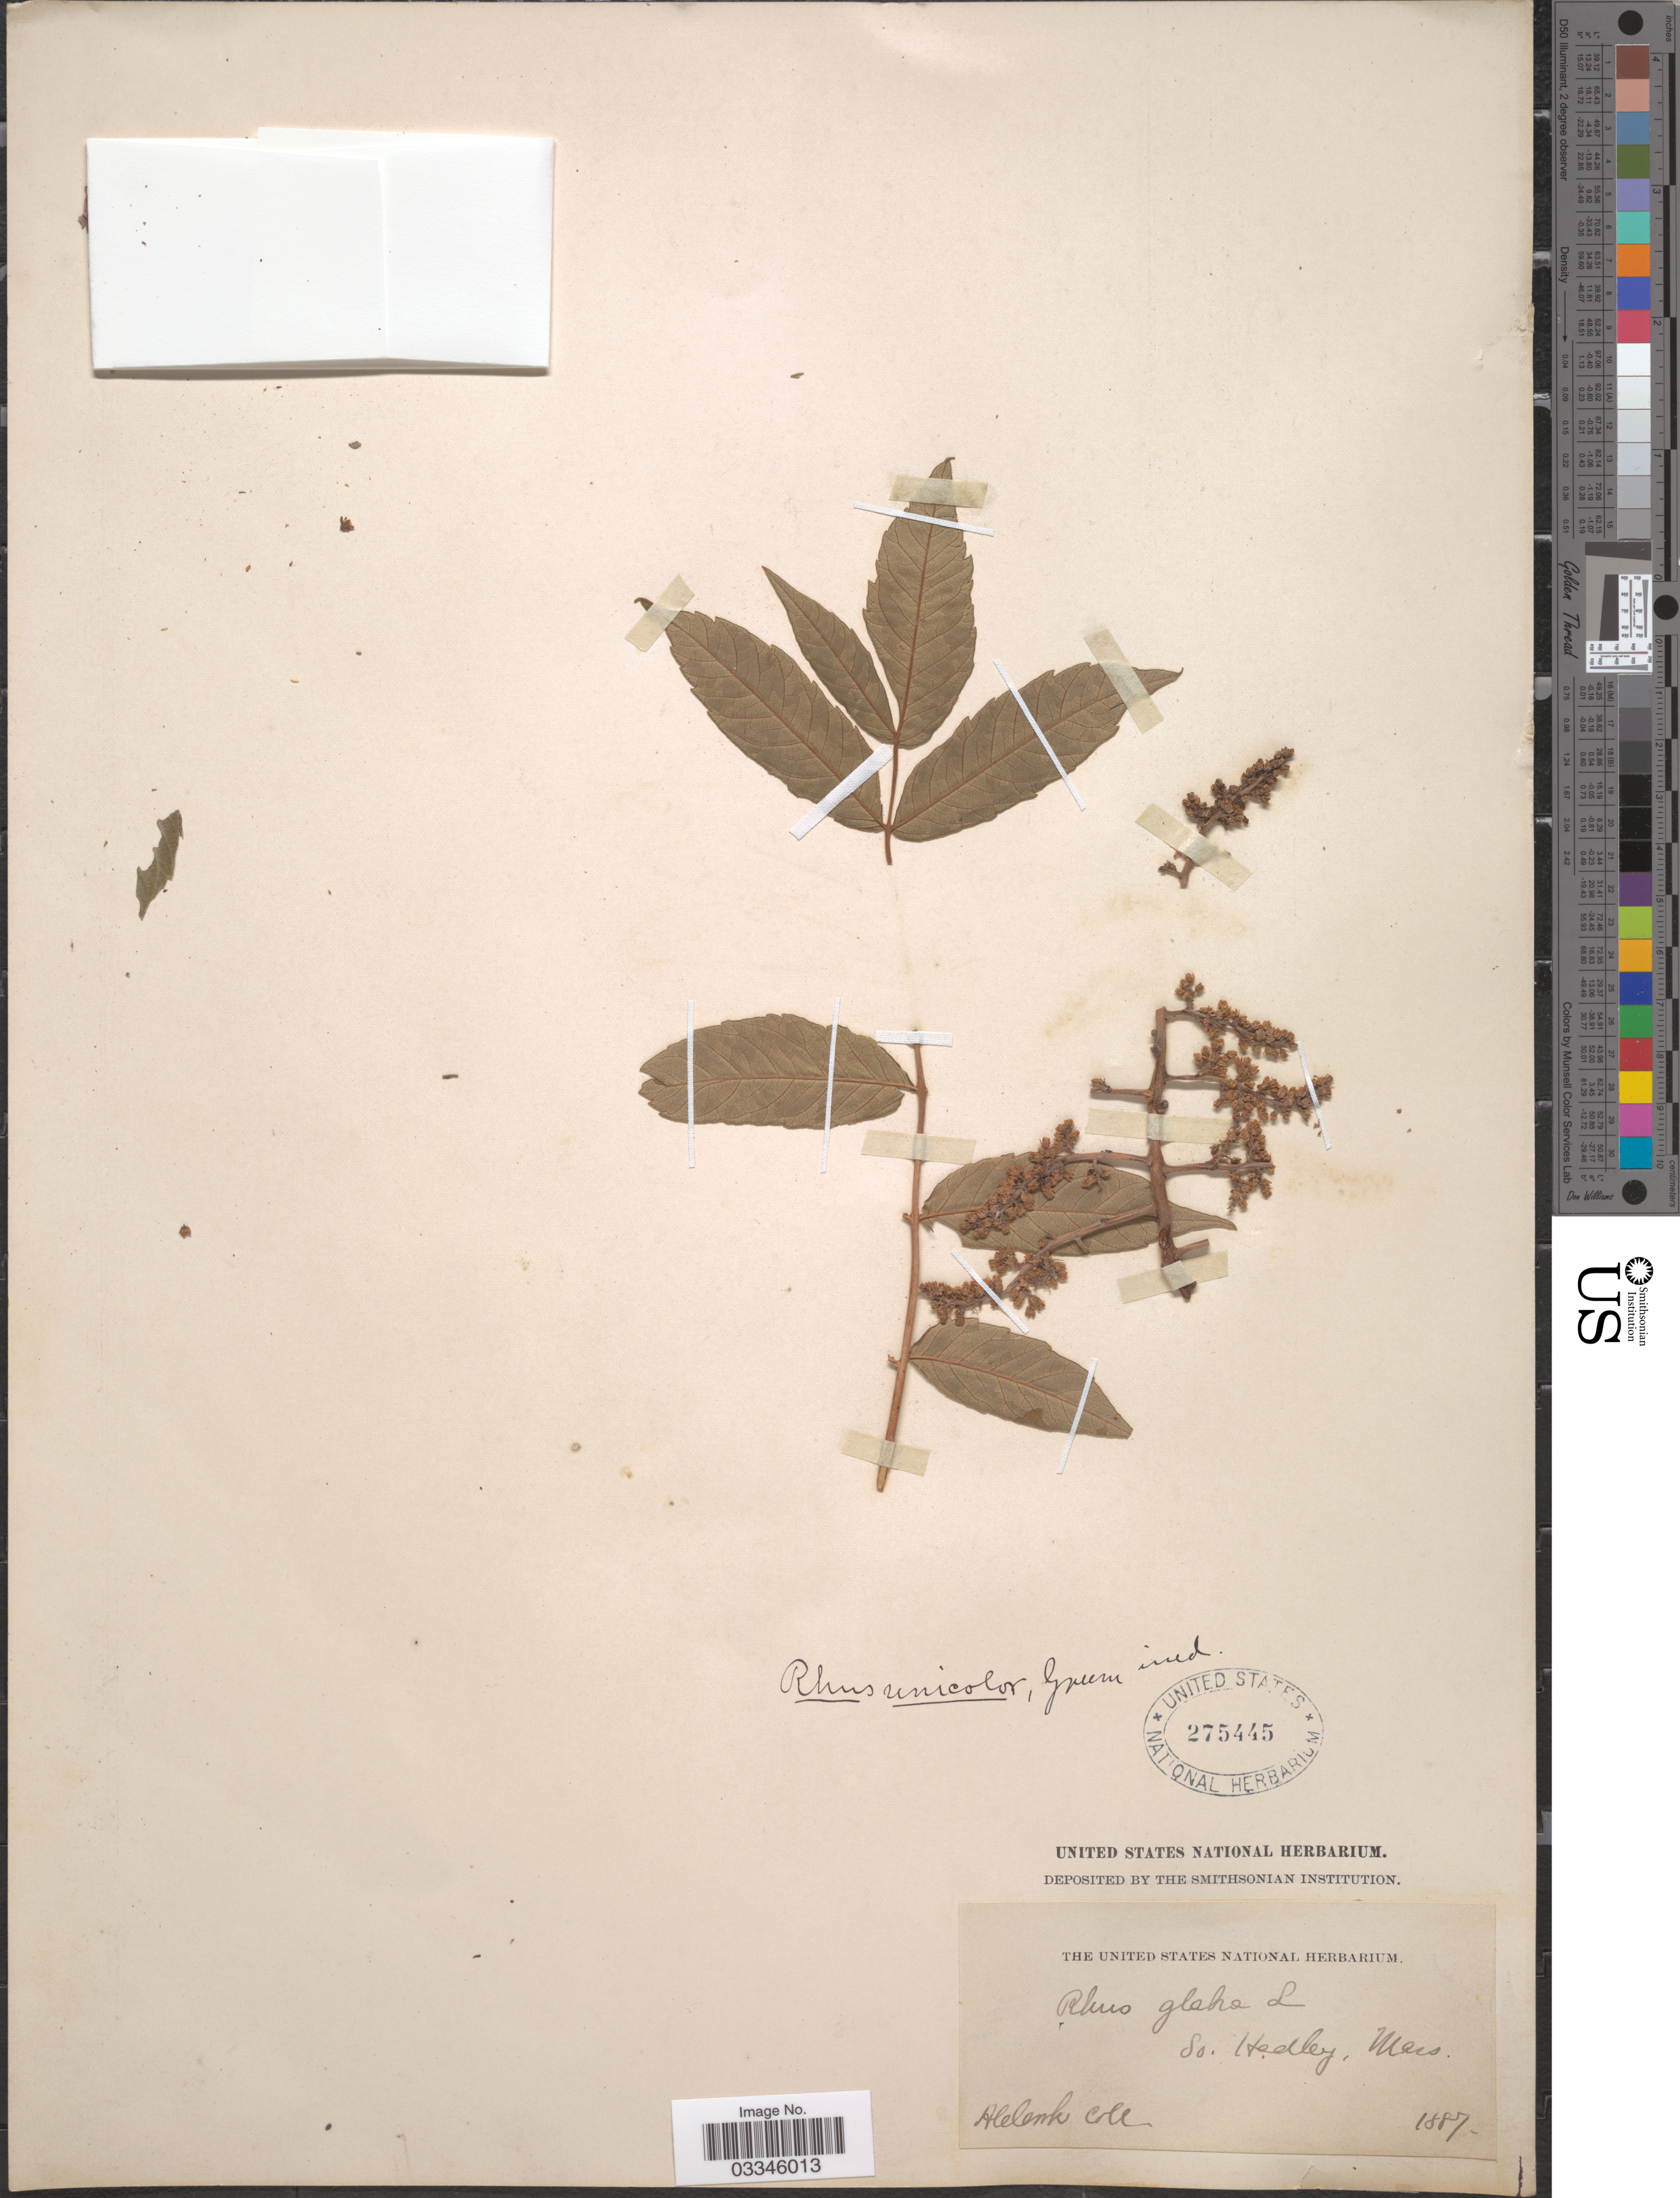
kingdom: Plantae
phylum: Tracheophyta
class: Magnoliopsida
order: Sapindales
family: Anacardiaceae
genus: Rhus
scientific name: Rhus glabra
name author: L.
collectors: A. Cook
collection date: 1887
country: United States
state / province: Massachusetts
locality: So. Headley.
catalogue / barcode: US 275445